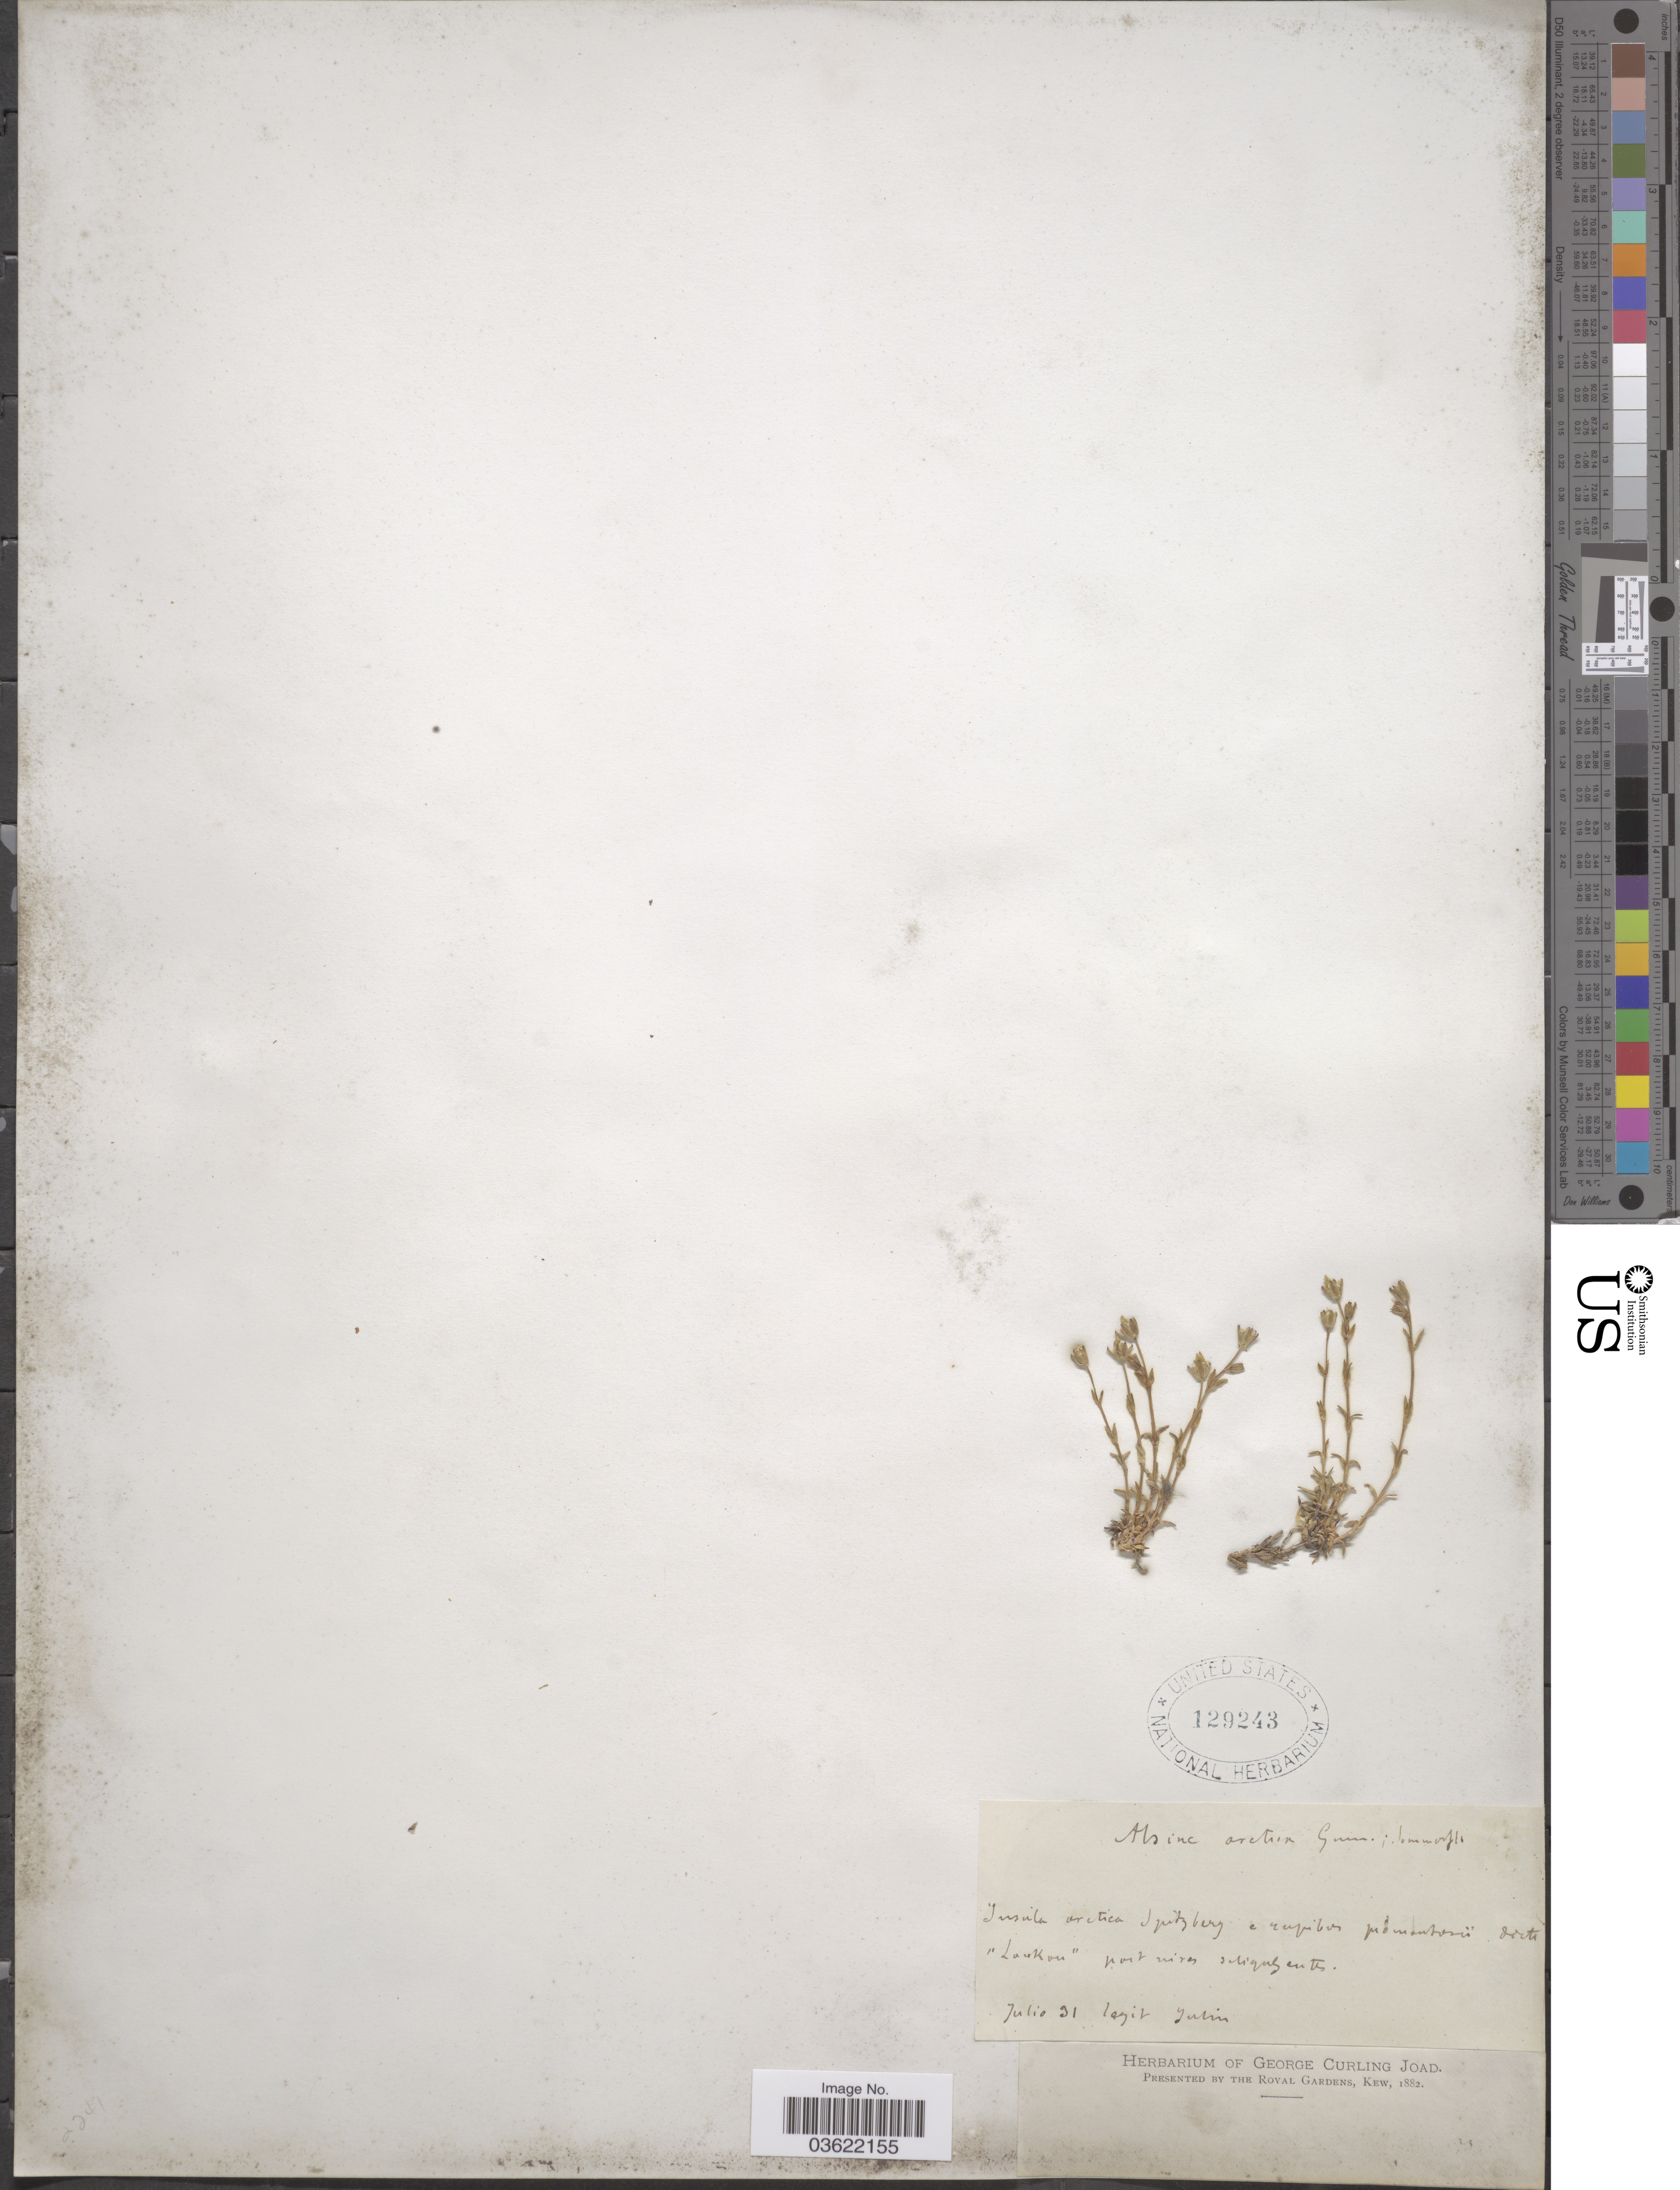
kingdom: Plantae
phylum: Tracheophyta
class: Magnoliopsida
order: Caryophyllales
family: Caryophyllaceae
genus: Cherleria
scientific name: Cherleria garckeana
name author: (Asch. & Sint. ex Boiss.) A.J. Moore & Dillenb.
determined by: Strong, Mark T., (BOT), Smithsonian Institution - National Museum of Natural History (UNITED STATES)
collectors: Yulin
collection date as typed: Transcribed d/m/y: /7/31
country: Norway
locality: Insula arctica Spitzberg e rupibus promontorii dorti "Laukou" port mires suliqulentes. [interpreted]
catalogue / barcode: US 129243